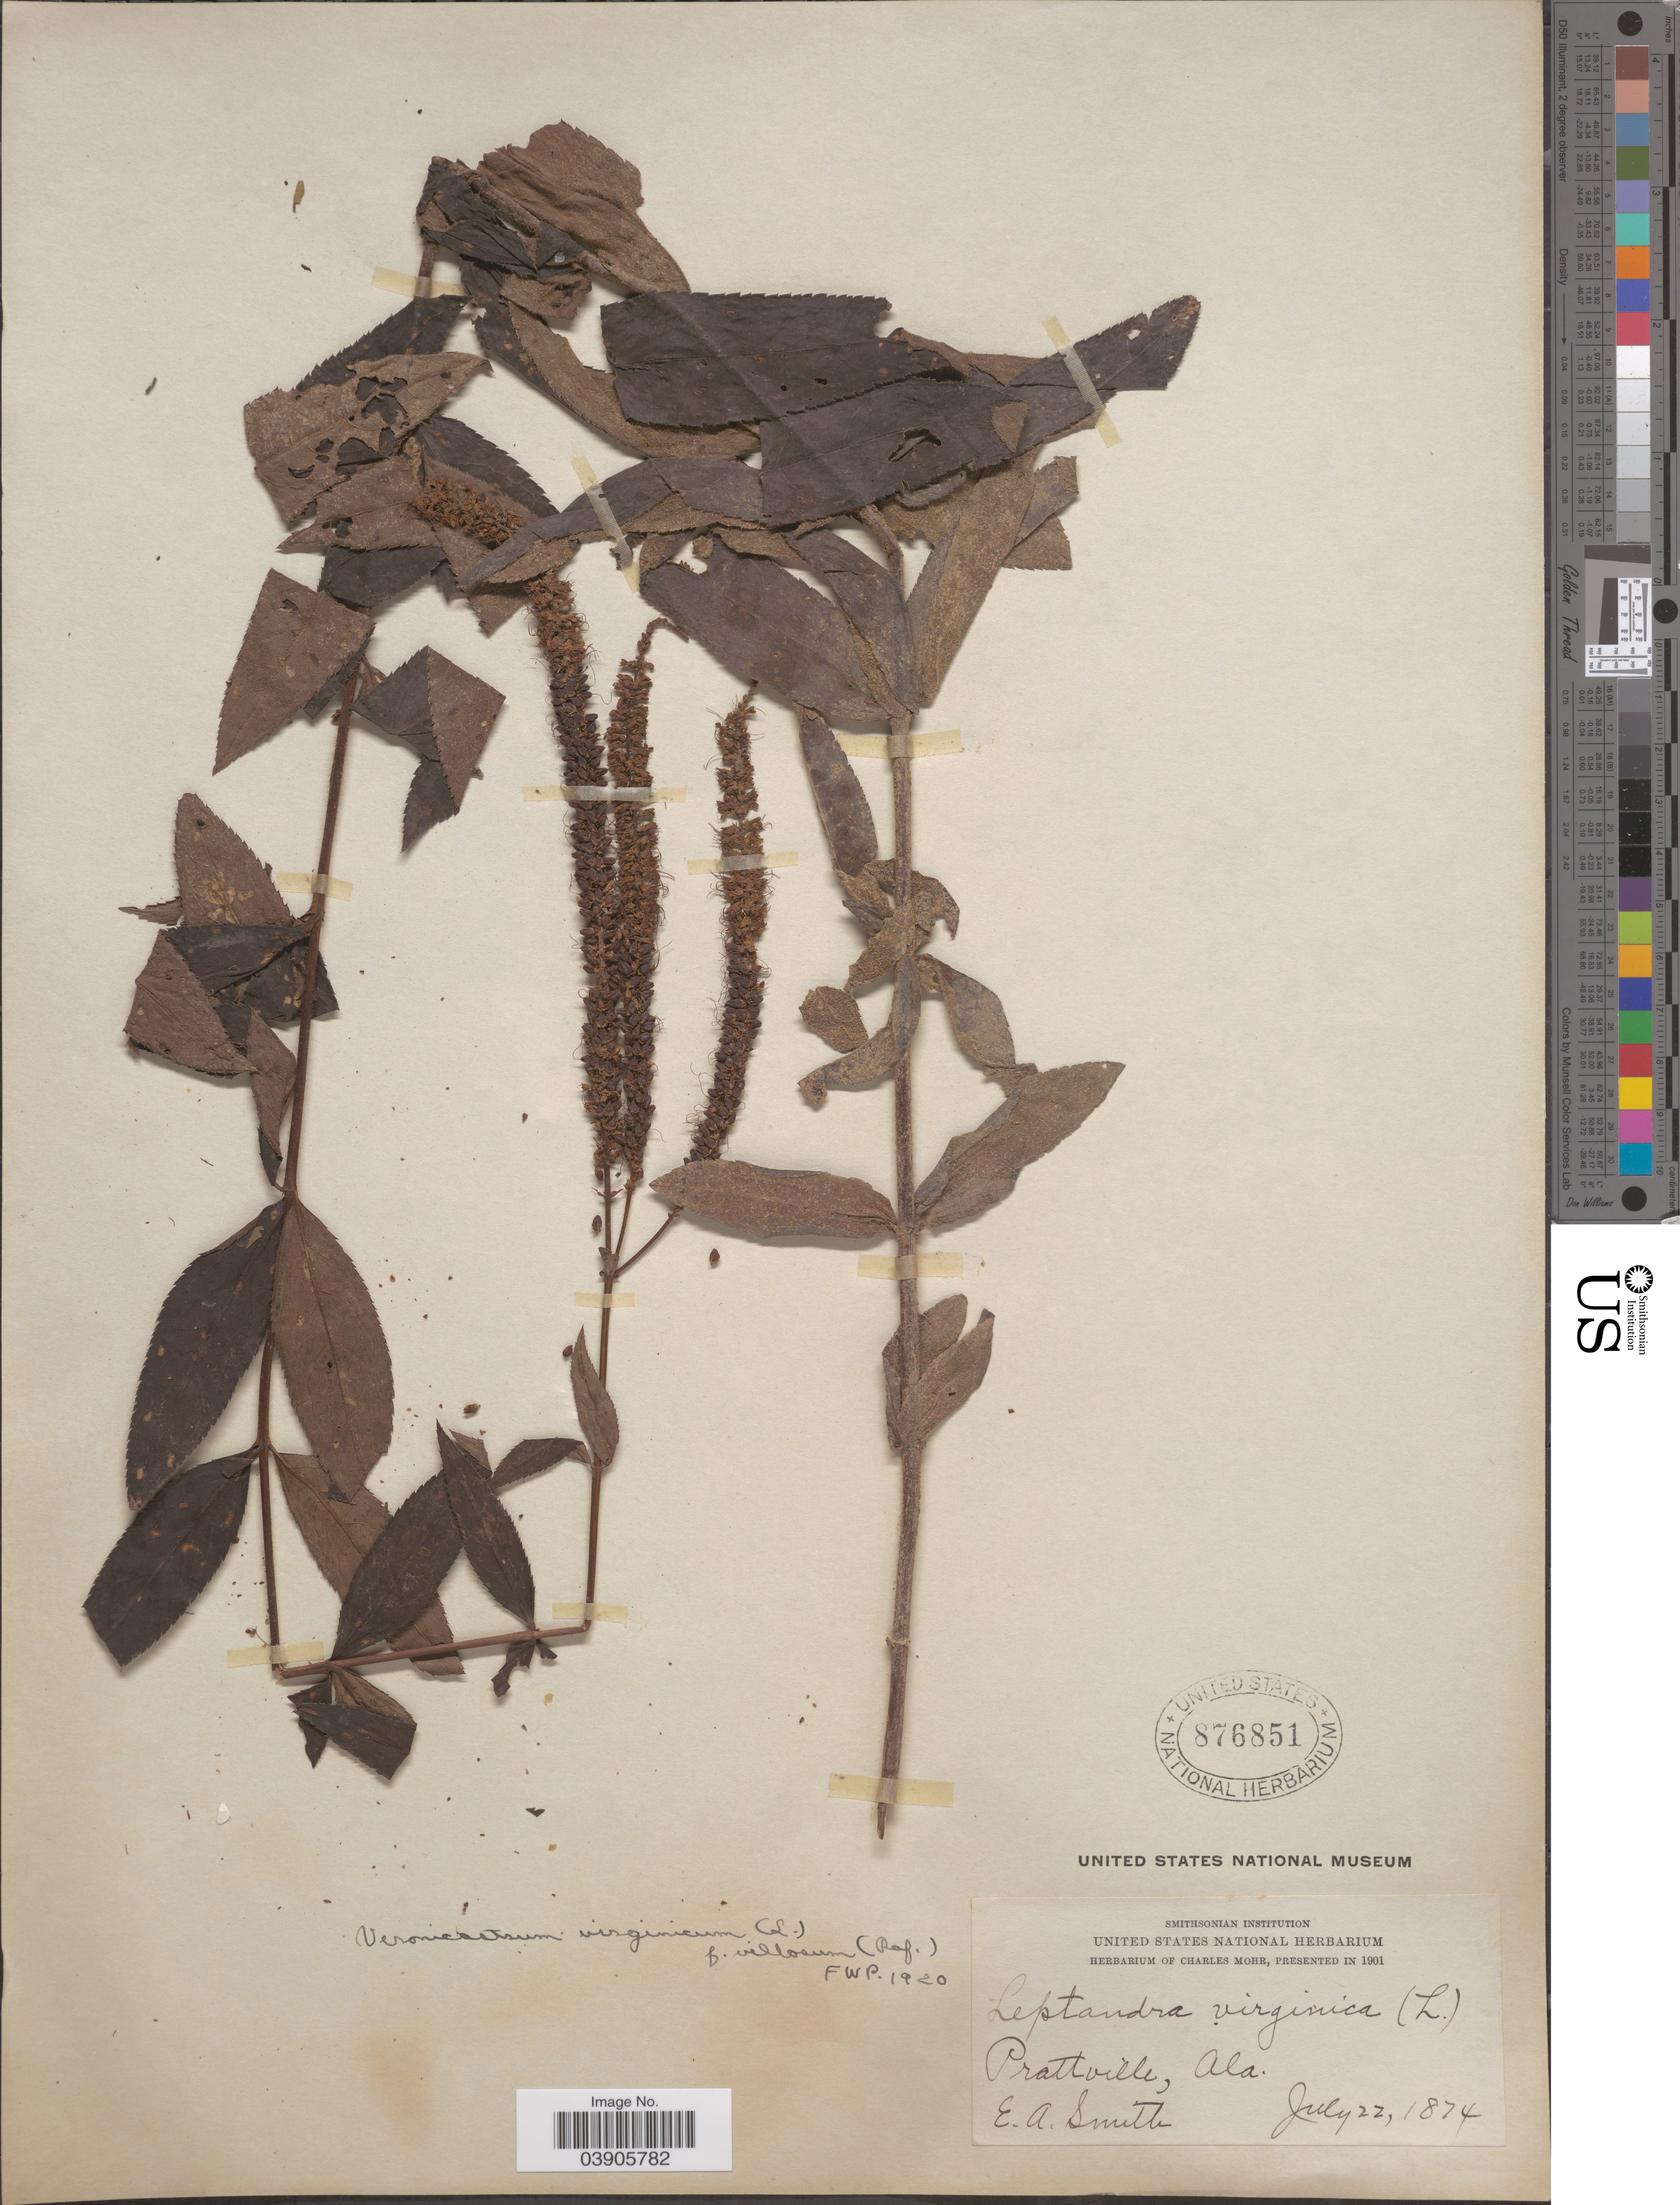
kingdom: Plantae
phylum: Tracheophyta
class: Magnoliopsida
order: Lamiales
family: Plantaginaceae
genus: Veronicastrum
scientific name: Veronicastrum virginicum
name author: (L.) Farw.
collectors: E. A. Smith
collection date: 1874-07-22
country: United States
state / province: Alabama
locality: Prattville.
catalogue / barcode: US 876851